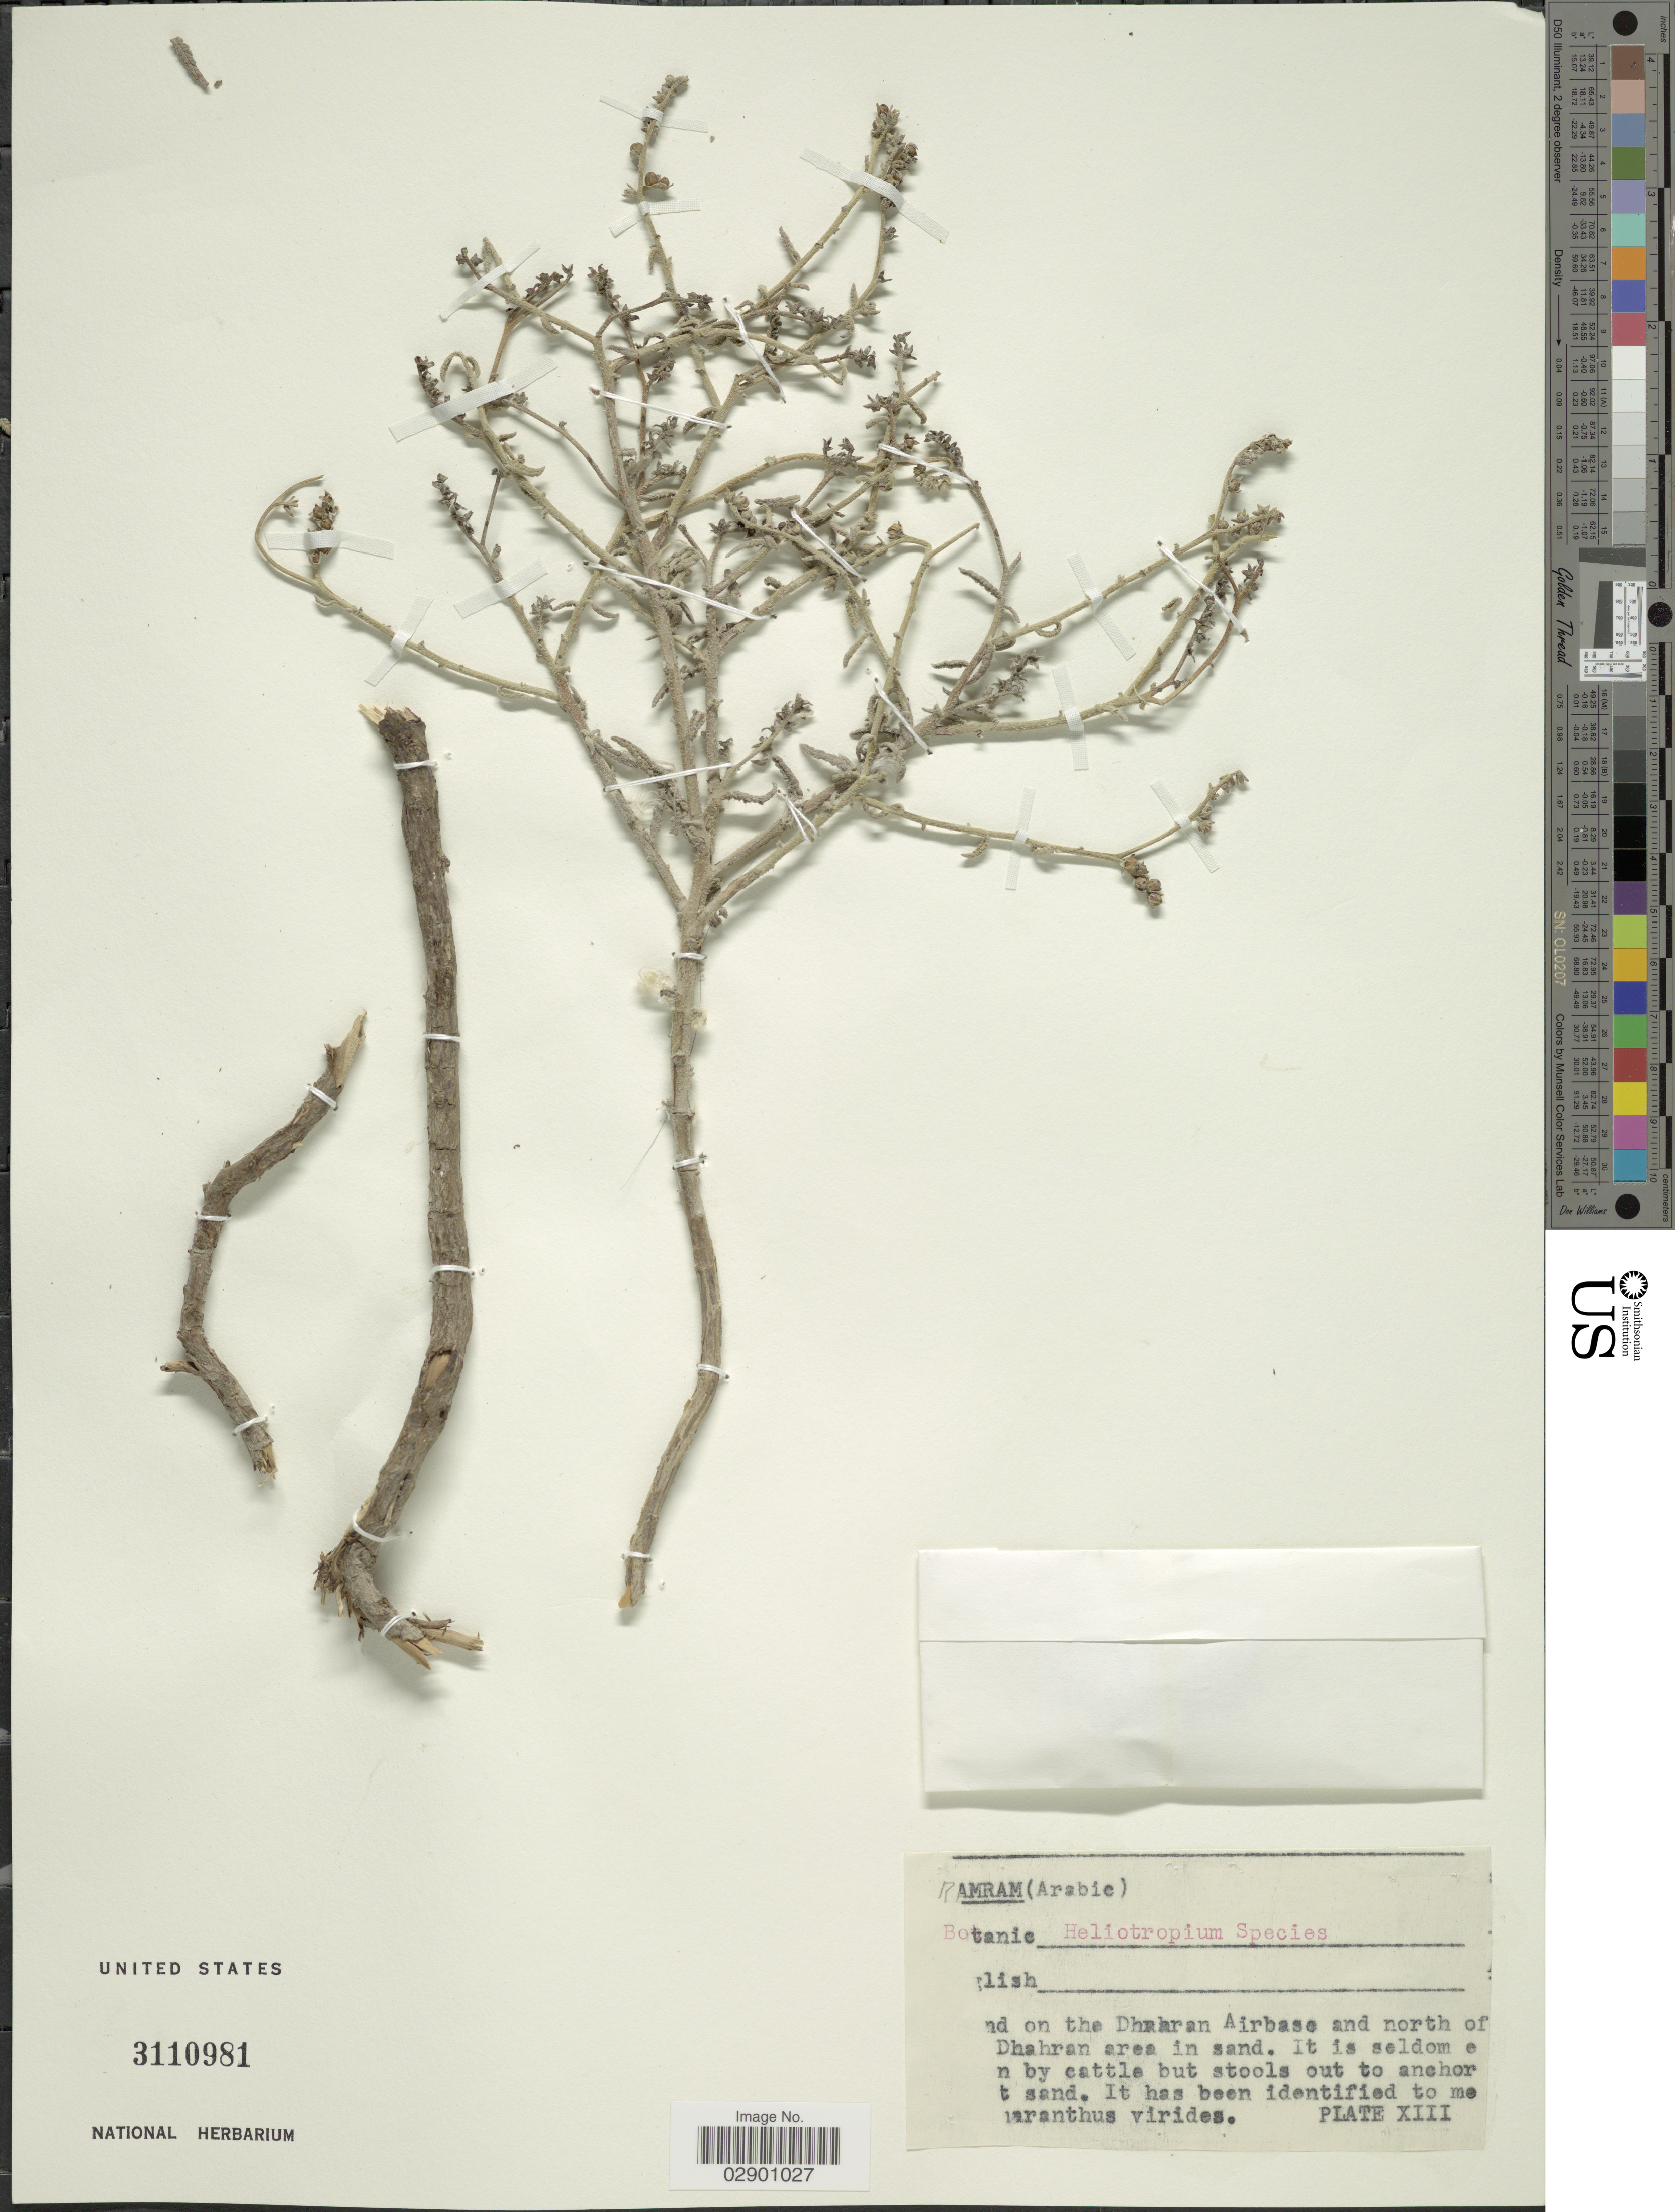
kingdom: Plantae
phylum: Tracheophyta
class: Magnoliopsida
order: Boraginales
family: Heliotropiaceae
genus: Heliotropium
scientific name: Heliotropium sp.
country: Saudi Arabia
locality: [illegible text] On the Dhraran Airbase and north of [illegible text] Dhahran area in sand.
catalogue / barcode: US 3110981